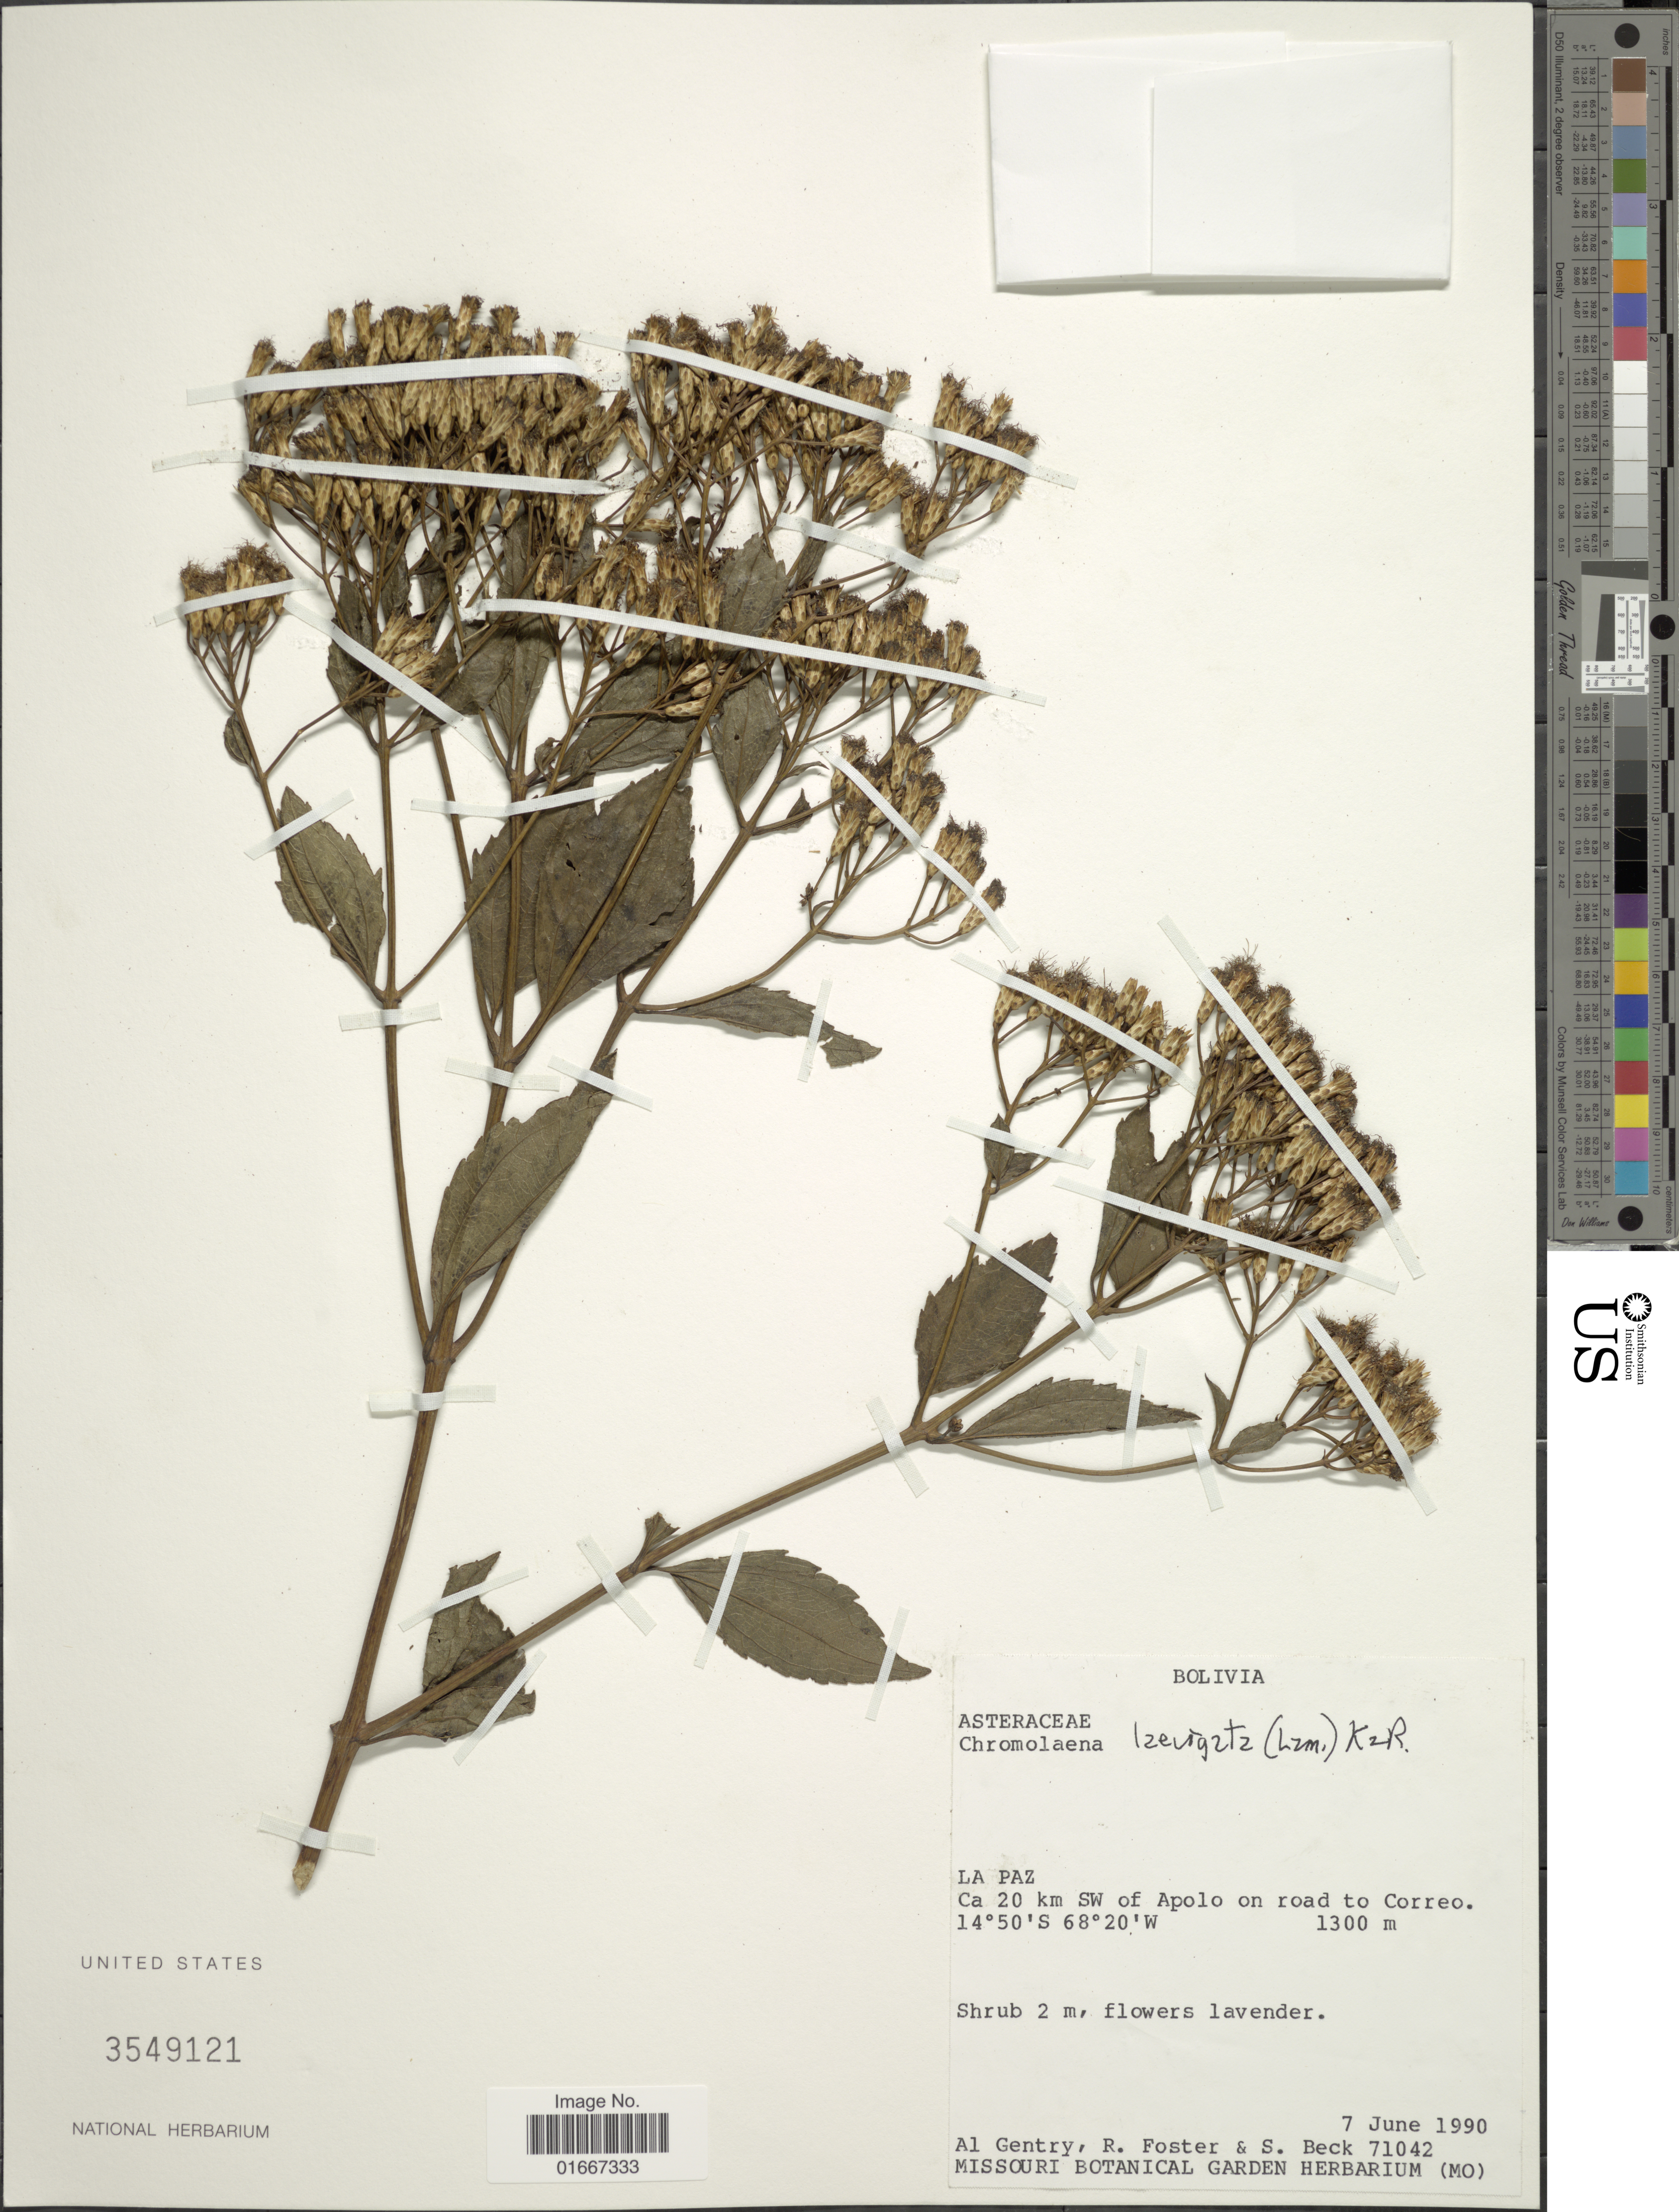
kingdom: Plantae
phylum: Tracheophyta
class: Magnoliopsida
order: Asterales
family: Asteraceae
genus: Chromolaena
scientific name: Chromolaena laevigata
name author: (Lam.) R.M. King & H. Rob.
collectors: A. H. Gentry, R. Foster & S. G. Beck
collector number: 71042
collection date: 1990-06-07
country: Bolivia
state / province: La Paz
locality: Ca. 20 km SW of Apolo on road to Correo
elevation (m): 1300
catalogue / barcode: US 3549121